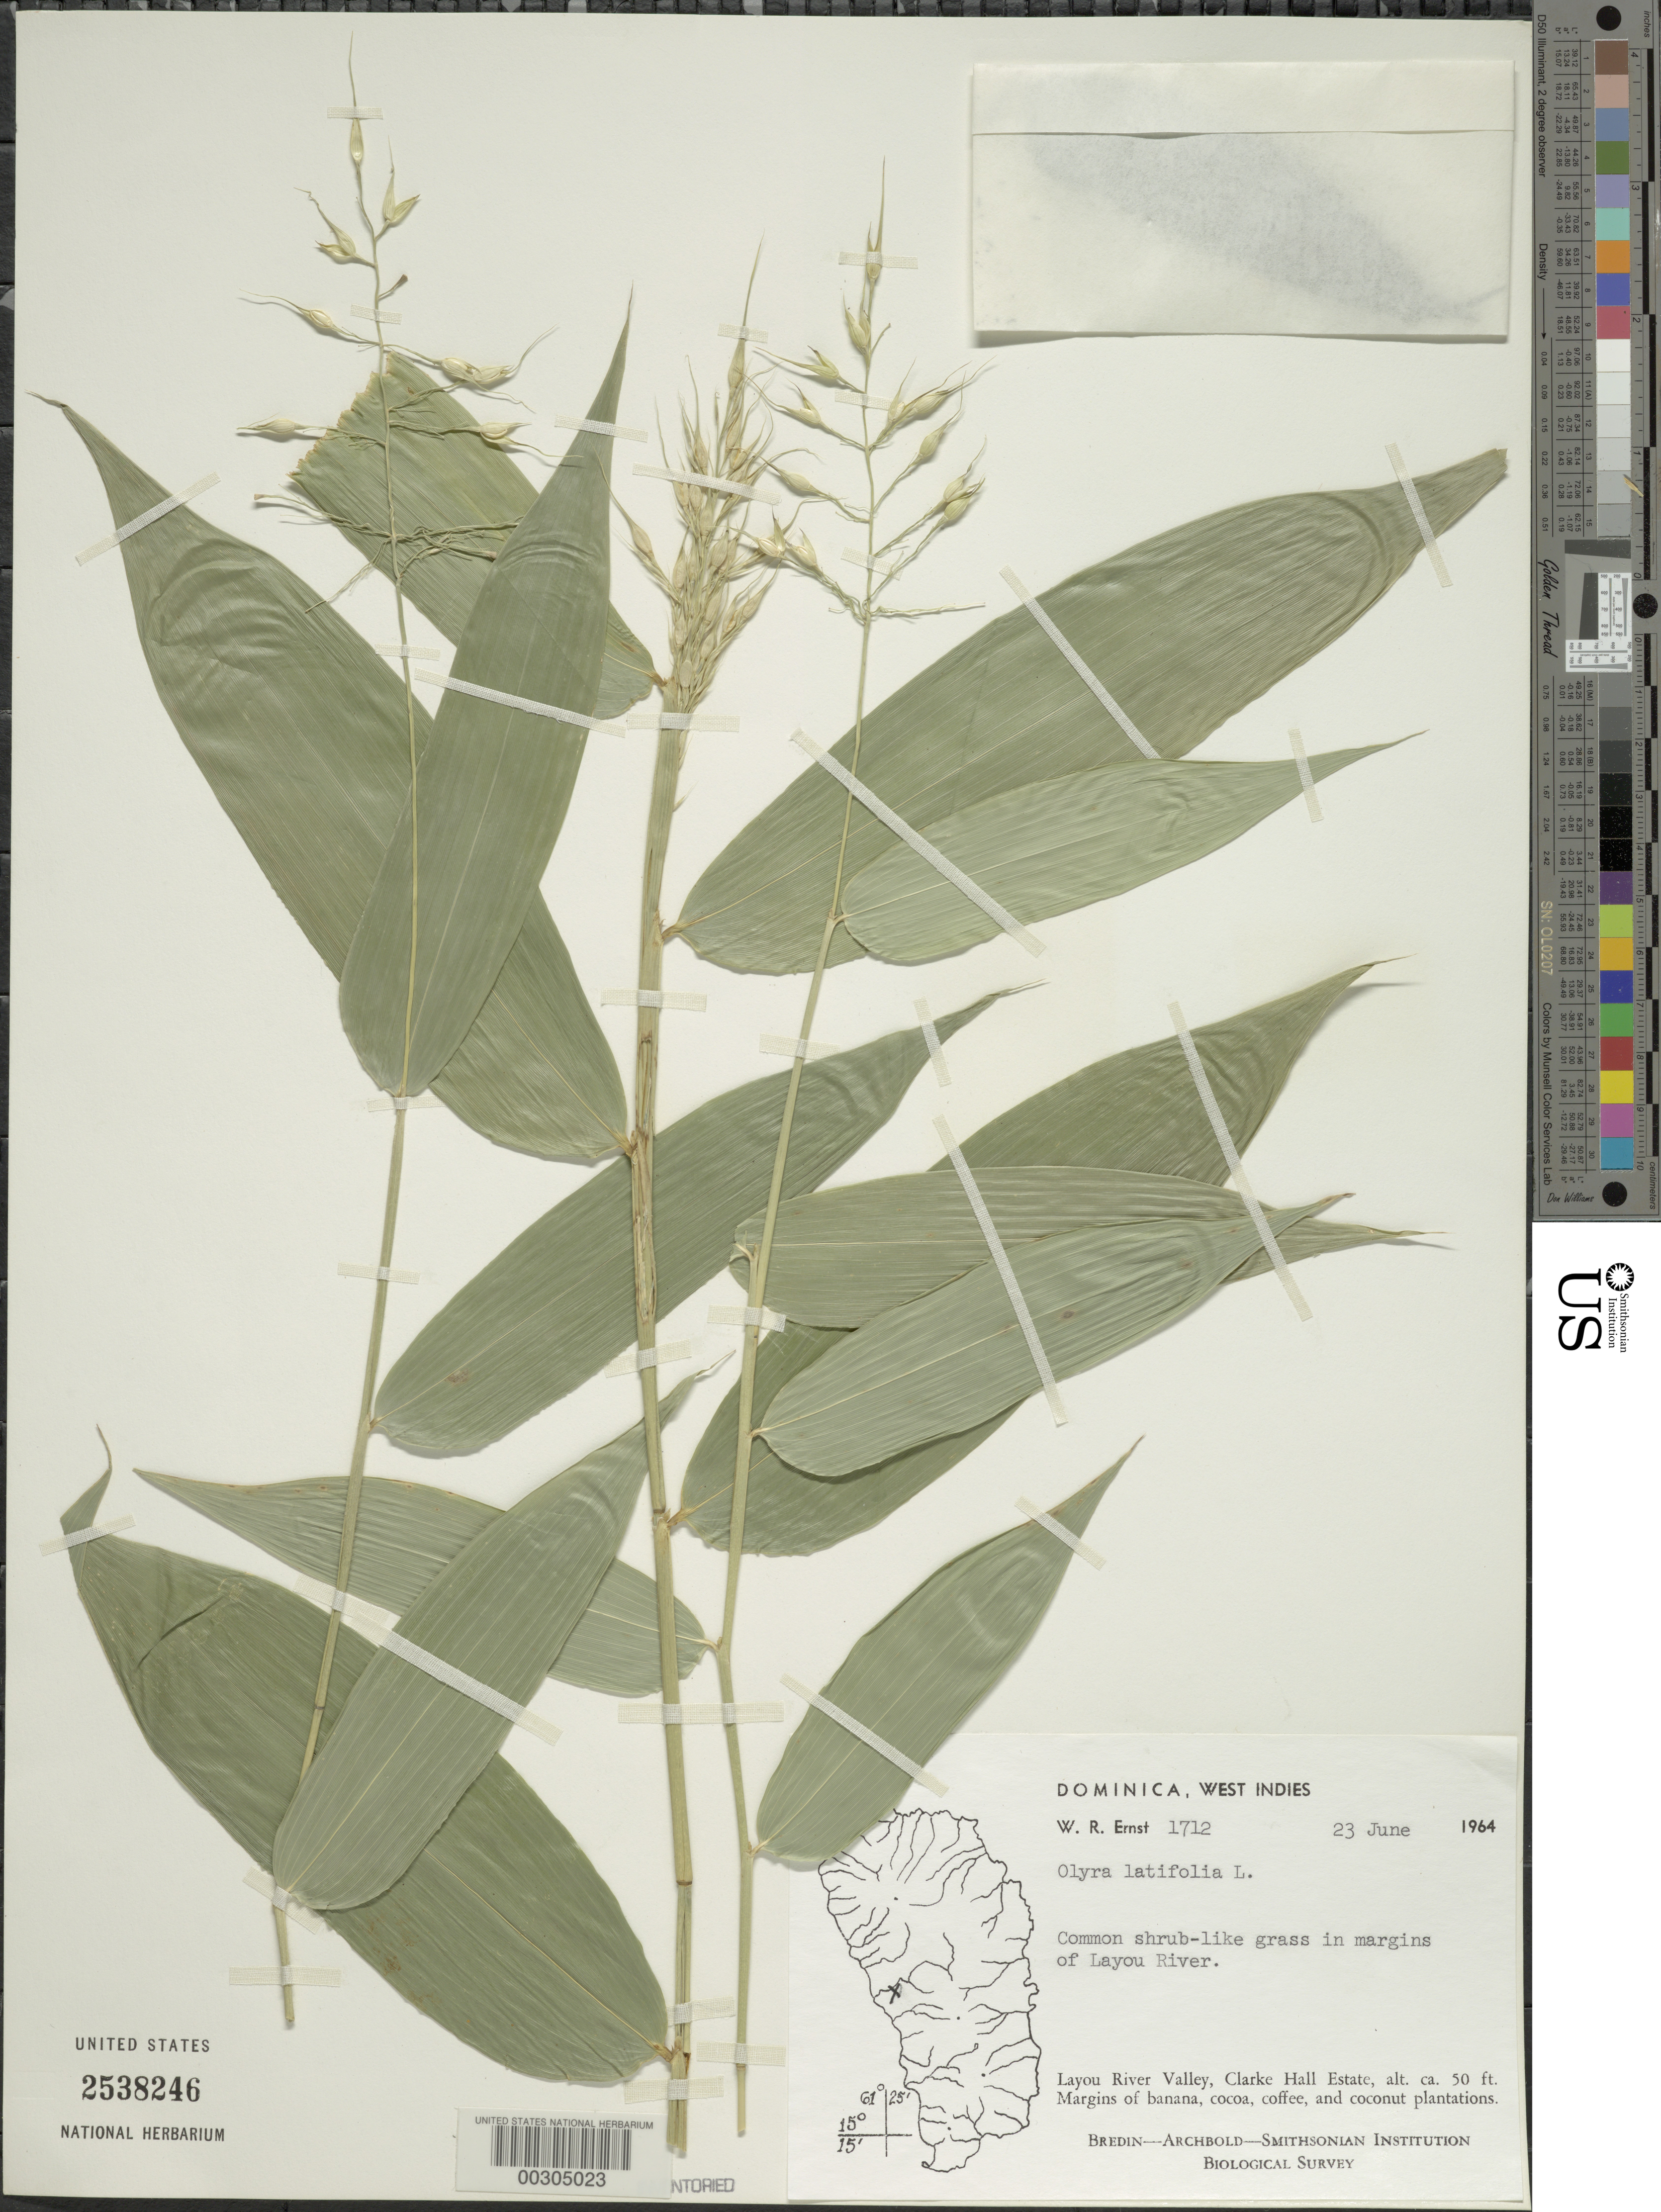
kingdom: Plantae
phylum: Tracheophyta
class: Liliopsida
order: Poales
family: Poaceae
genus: Olyra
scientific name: Olyra latifolia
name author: L.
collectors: W. R. Ernst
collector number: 1712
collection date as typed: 23 Jun 1964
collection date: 1964-06-23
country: Dominican Republic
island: Hispaniola Island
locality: Layou river valley, clarke hall estate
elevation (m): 15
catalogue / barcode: US 2538246